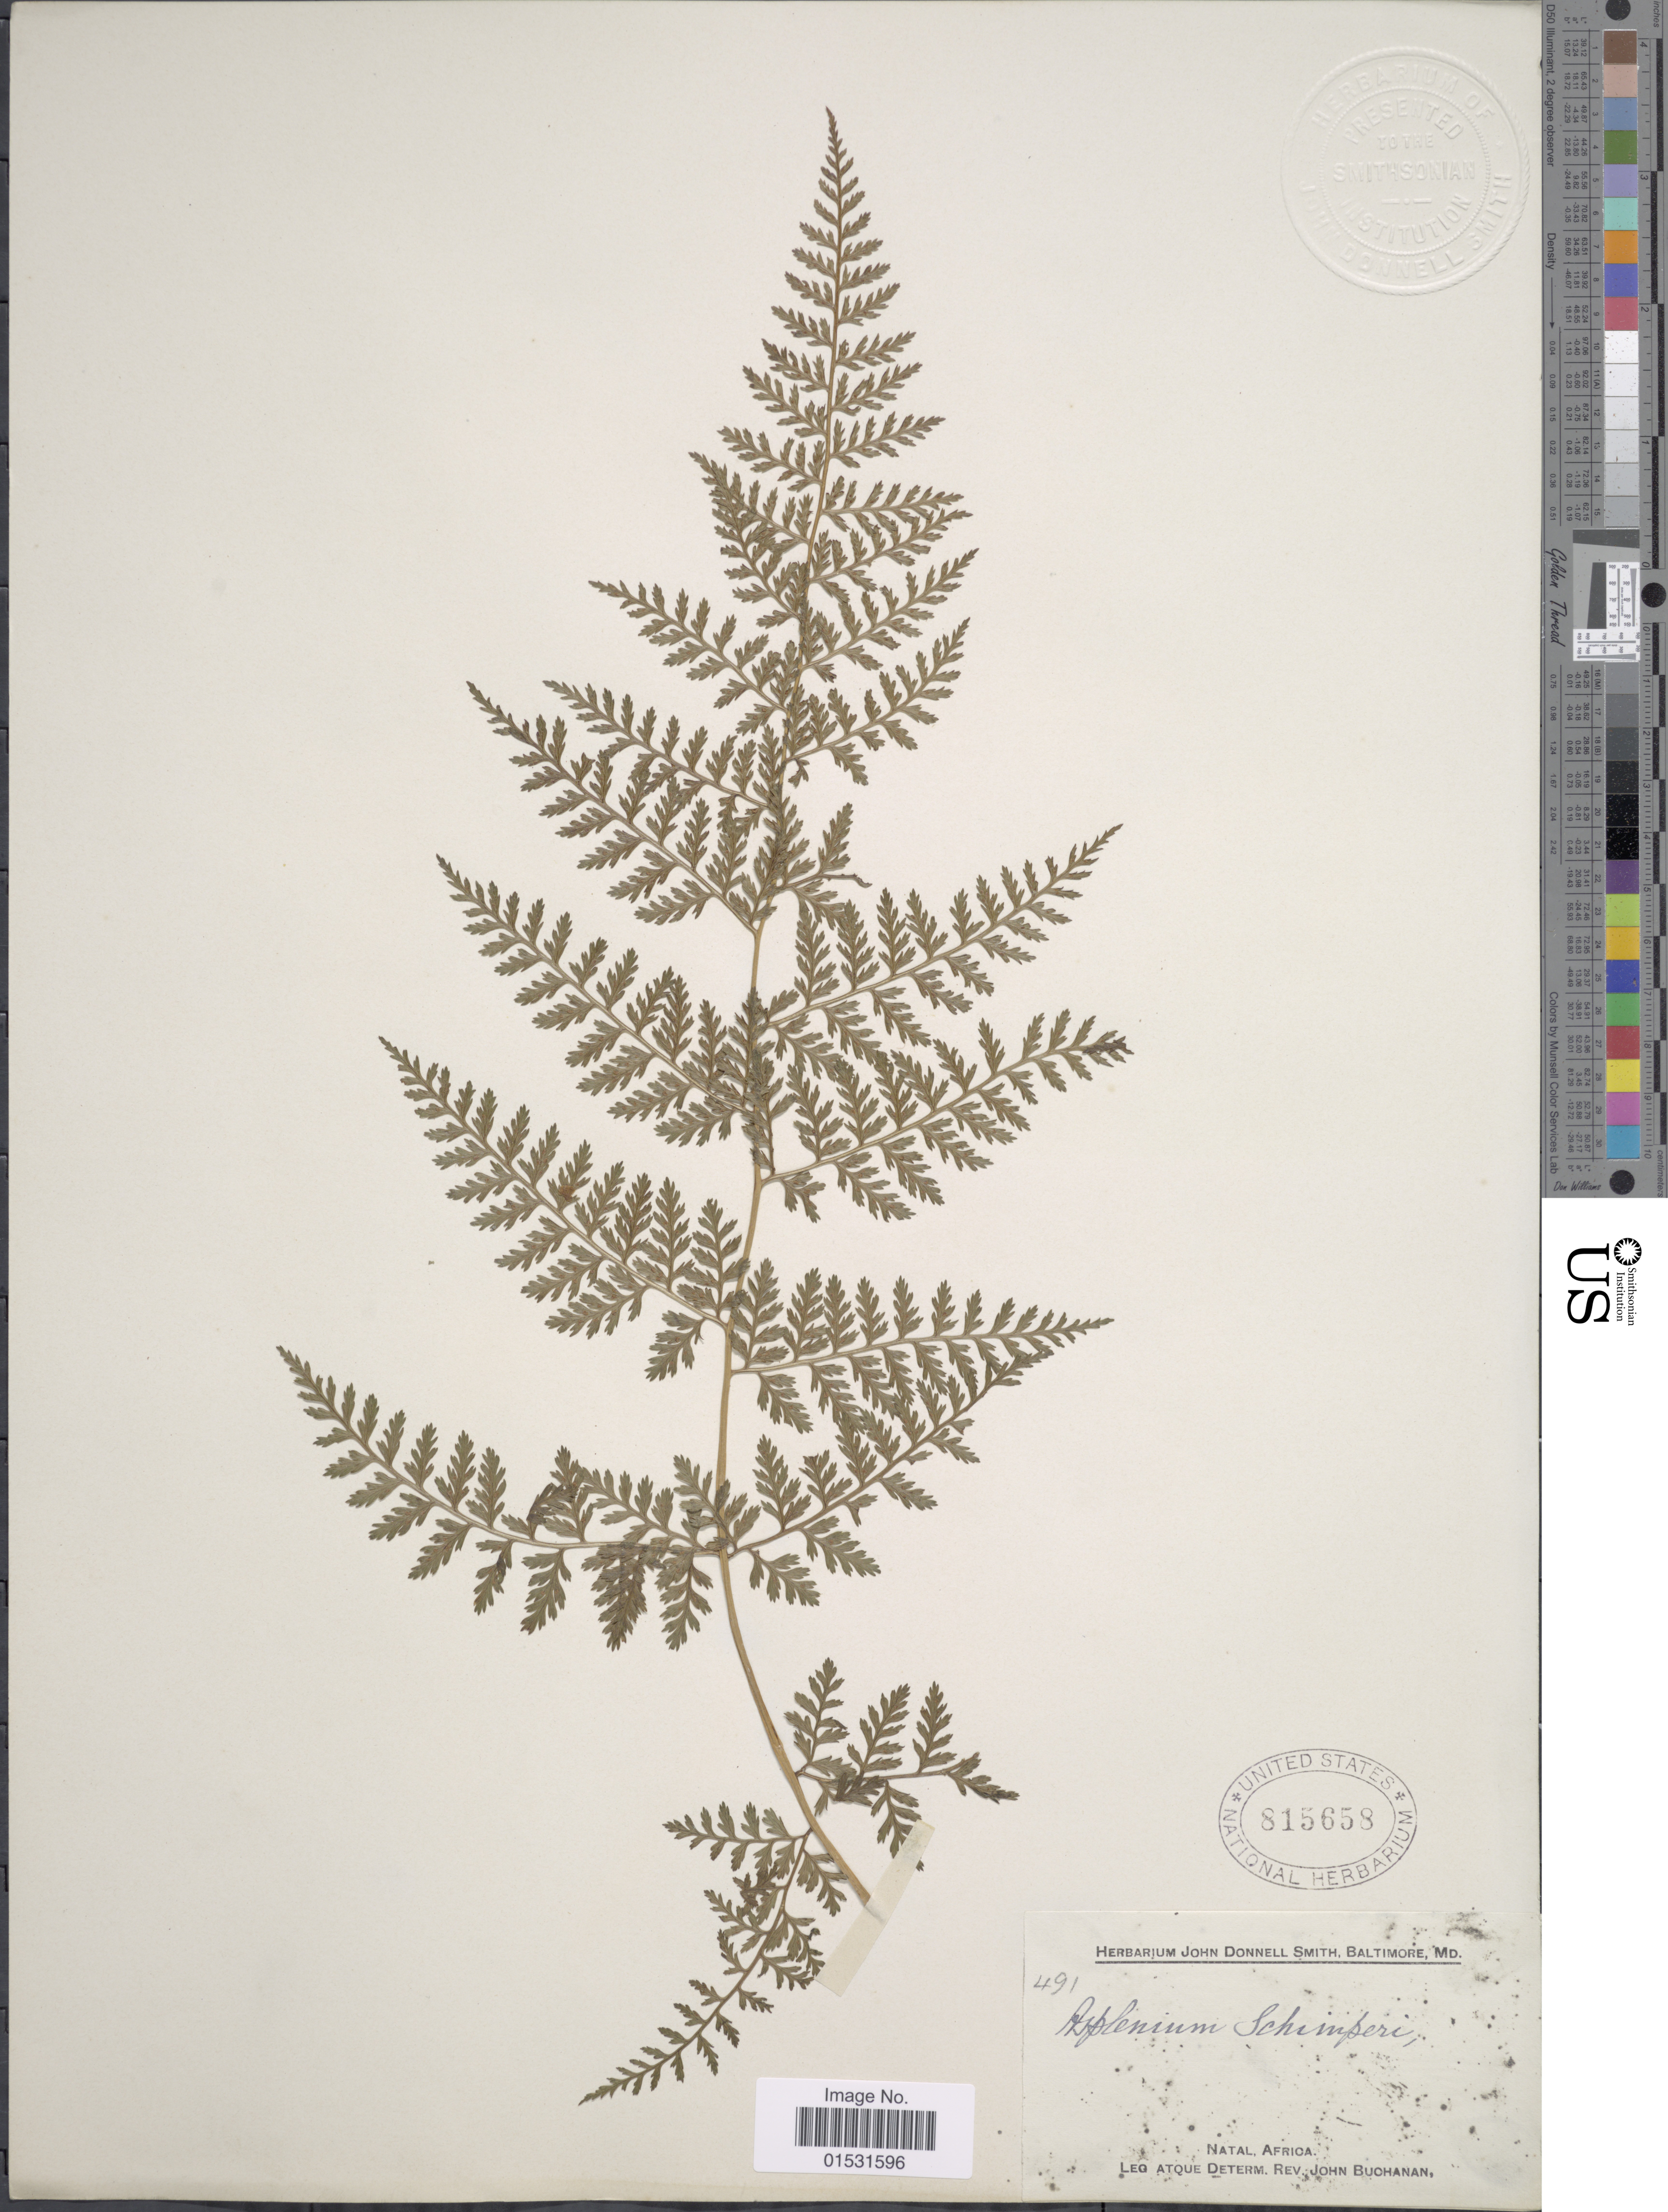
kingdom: Plantae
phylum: Tracheophyta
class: Polypodiopsida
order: Polypodiales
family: Athyriaceae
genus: Athyrium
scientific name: Athyrium schimperi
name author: Mougeot ex Fée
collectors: J. Buchanan, C.M.G.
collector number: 491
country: South Africa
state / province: KwaZulu-Natal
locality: Natal, Africa.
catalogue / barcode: US 815658